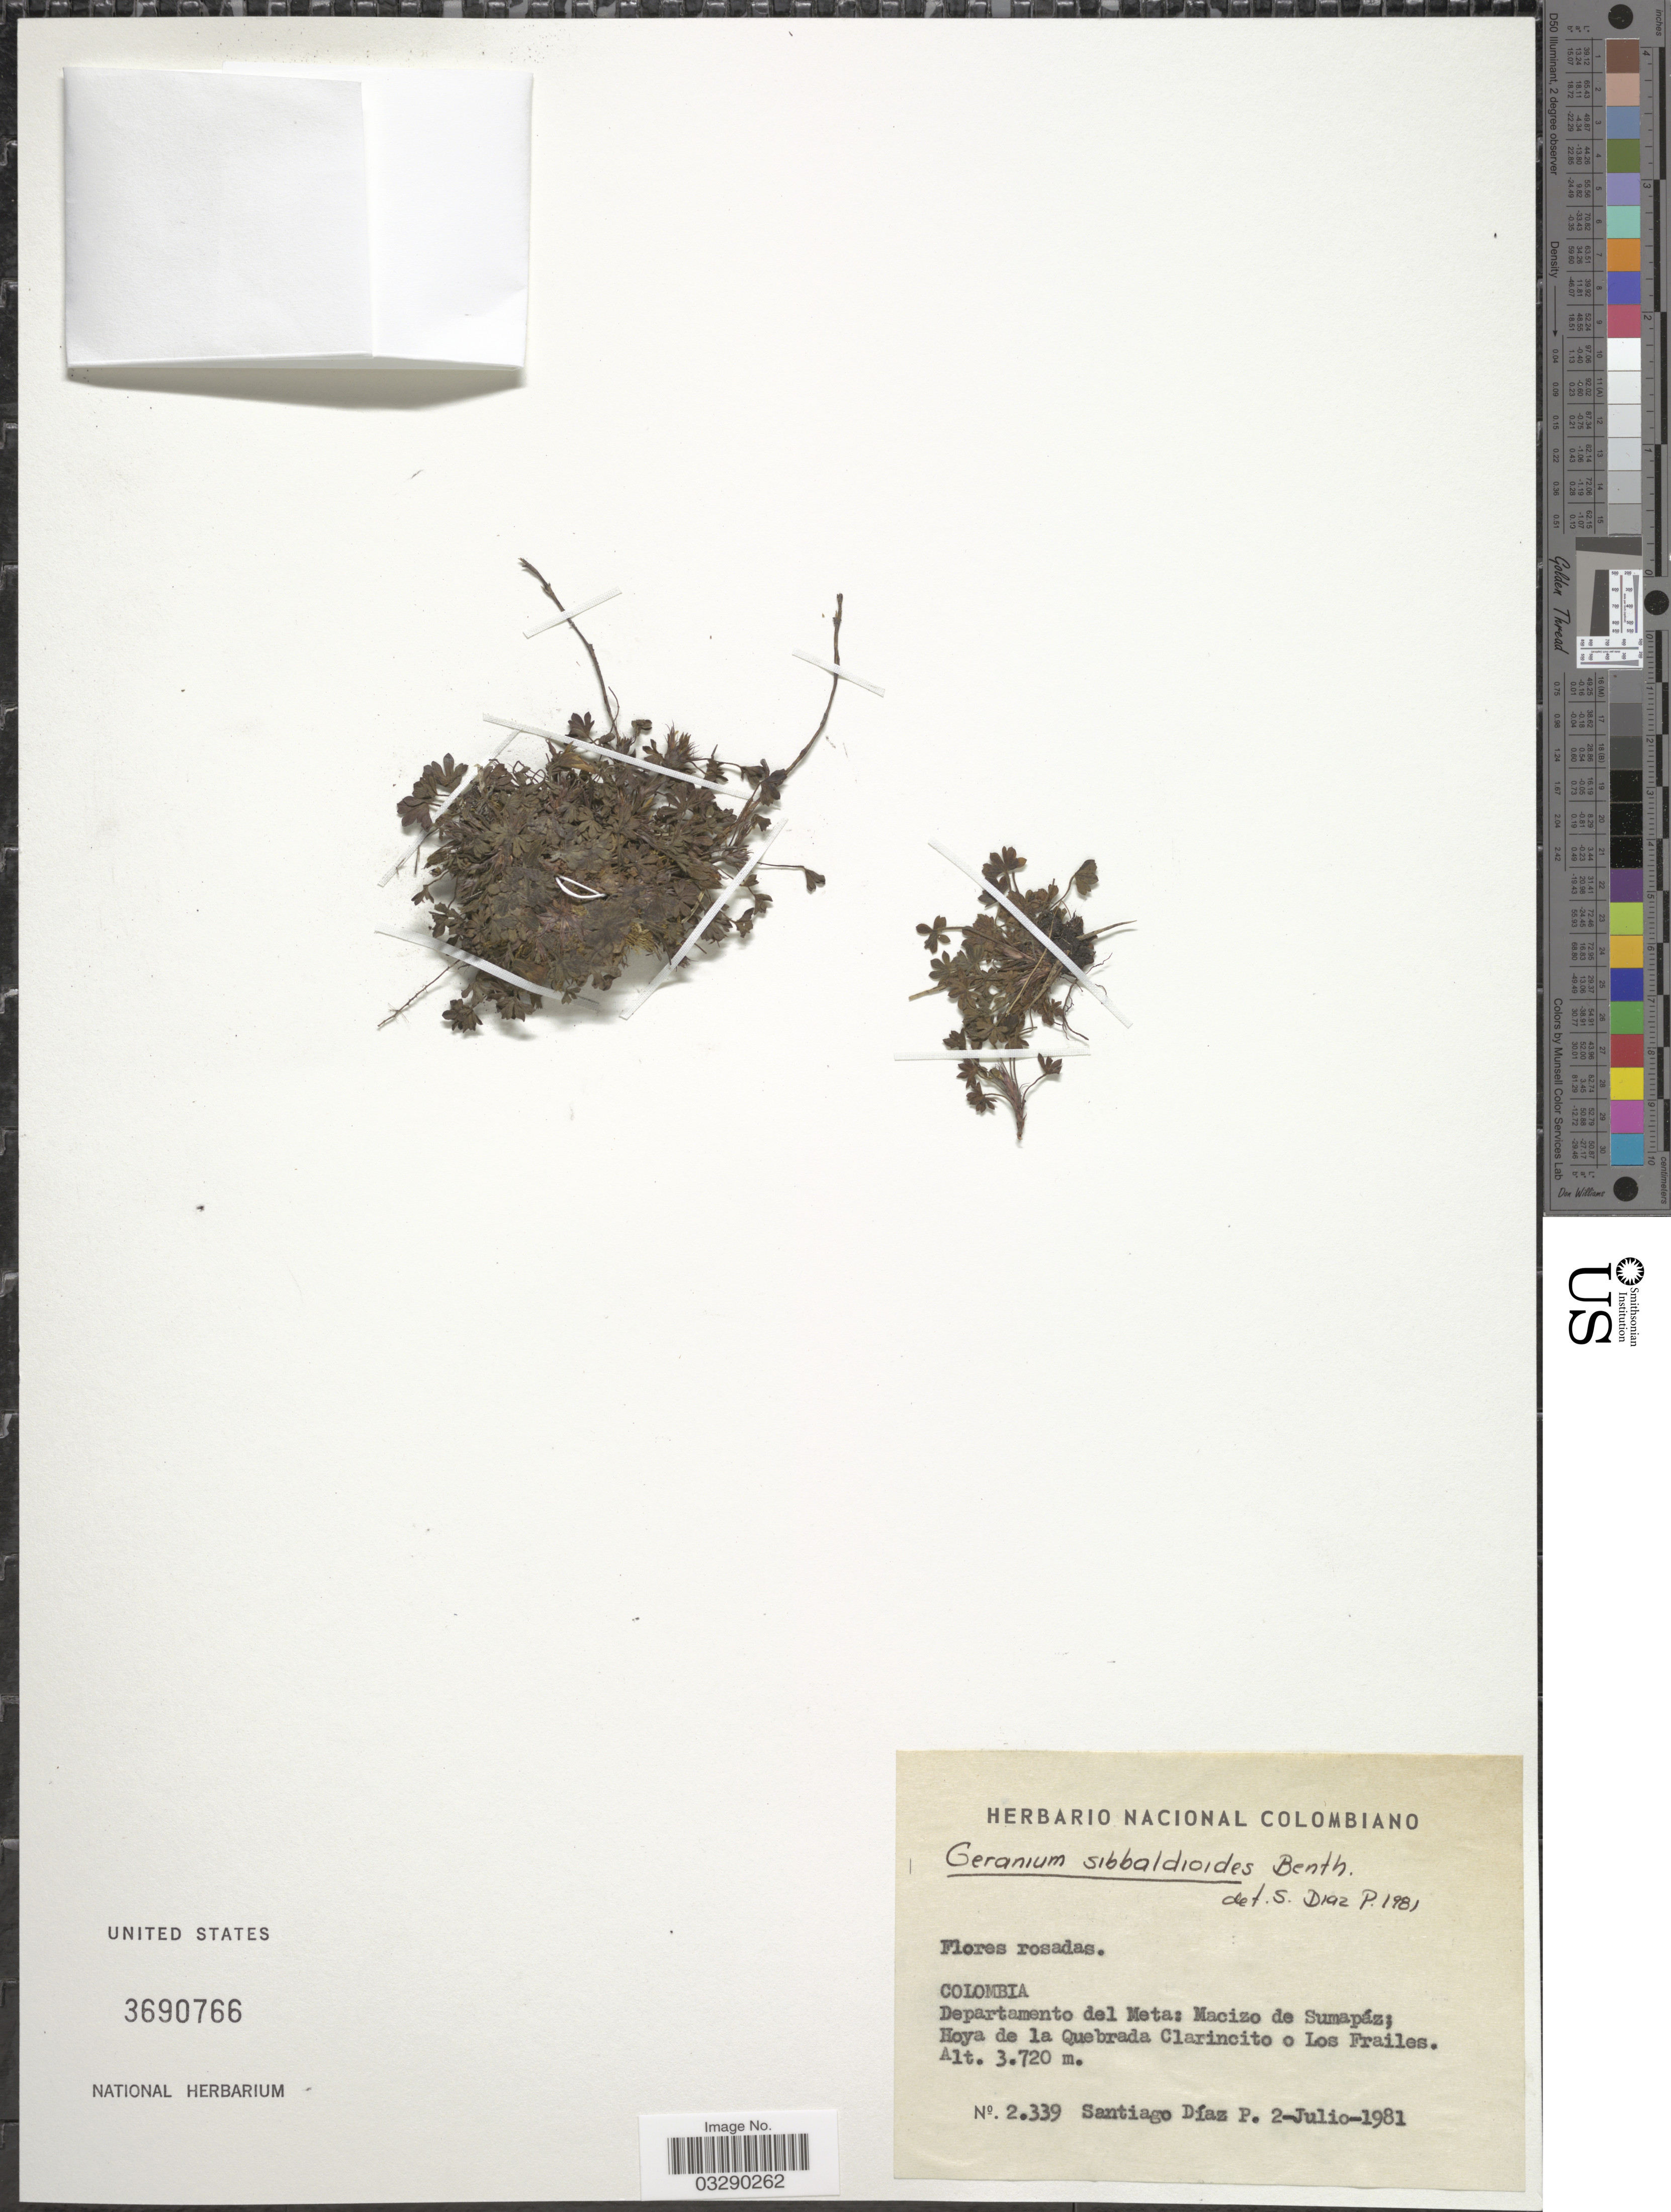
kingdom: Plantae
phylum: Tracheophyta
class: Magnoliopsida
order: Geraniales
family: Geraniaceae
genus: Geranium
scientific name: Geranium sibbaldioides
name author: Benth.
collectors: S. Diaz P.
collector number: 2339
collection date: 1981-07-02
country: Colombia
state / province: Meta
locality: Departamento del Meta: Macizo de Sumapáz; Hoya de la Quebrada Clarincito o Los Frailes.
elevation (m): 3720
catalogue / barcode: US 3690766